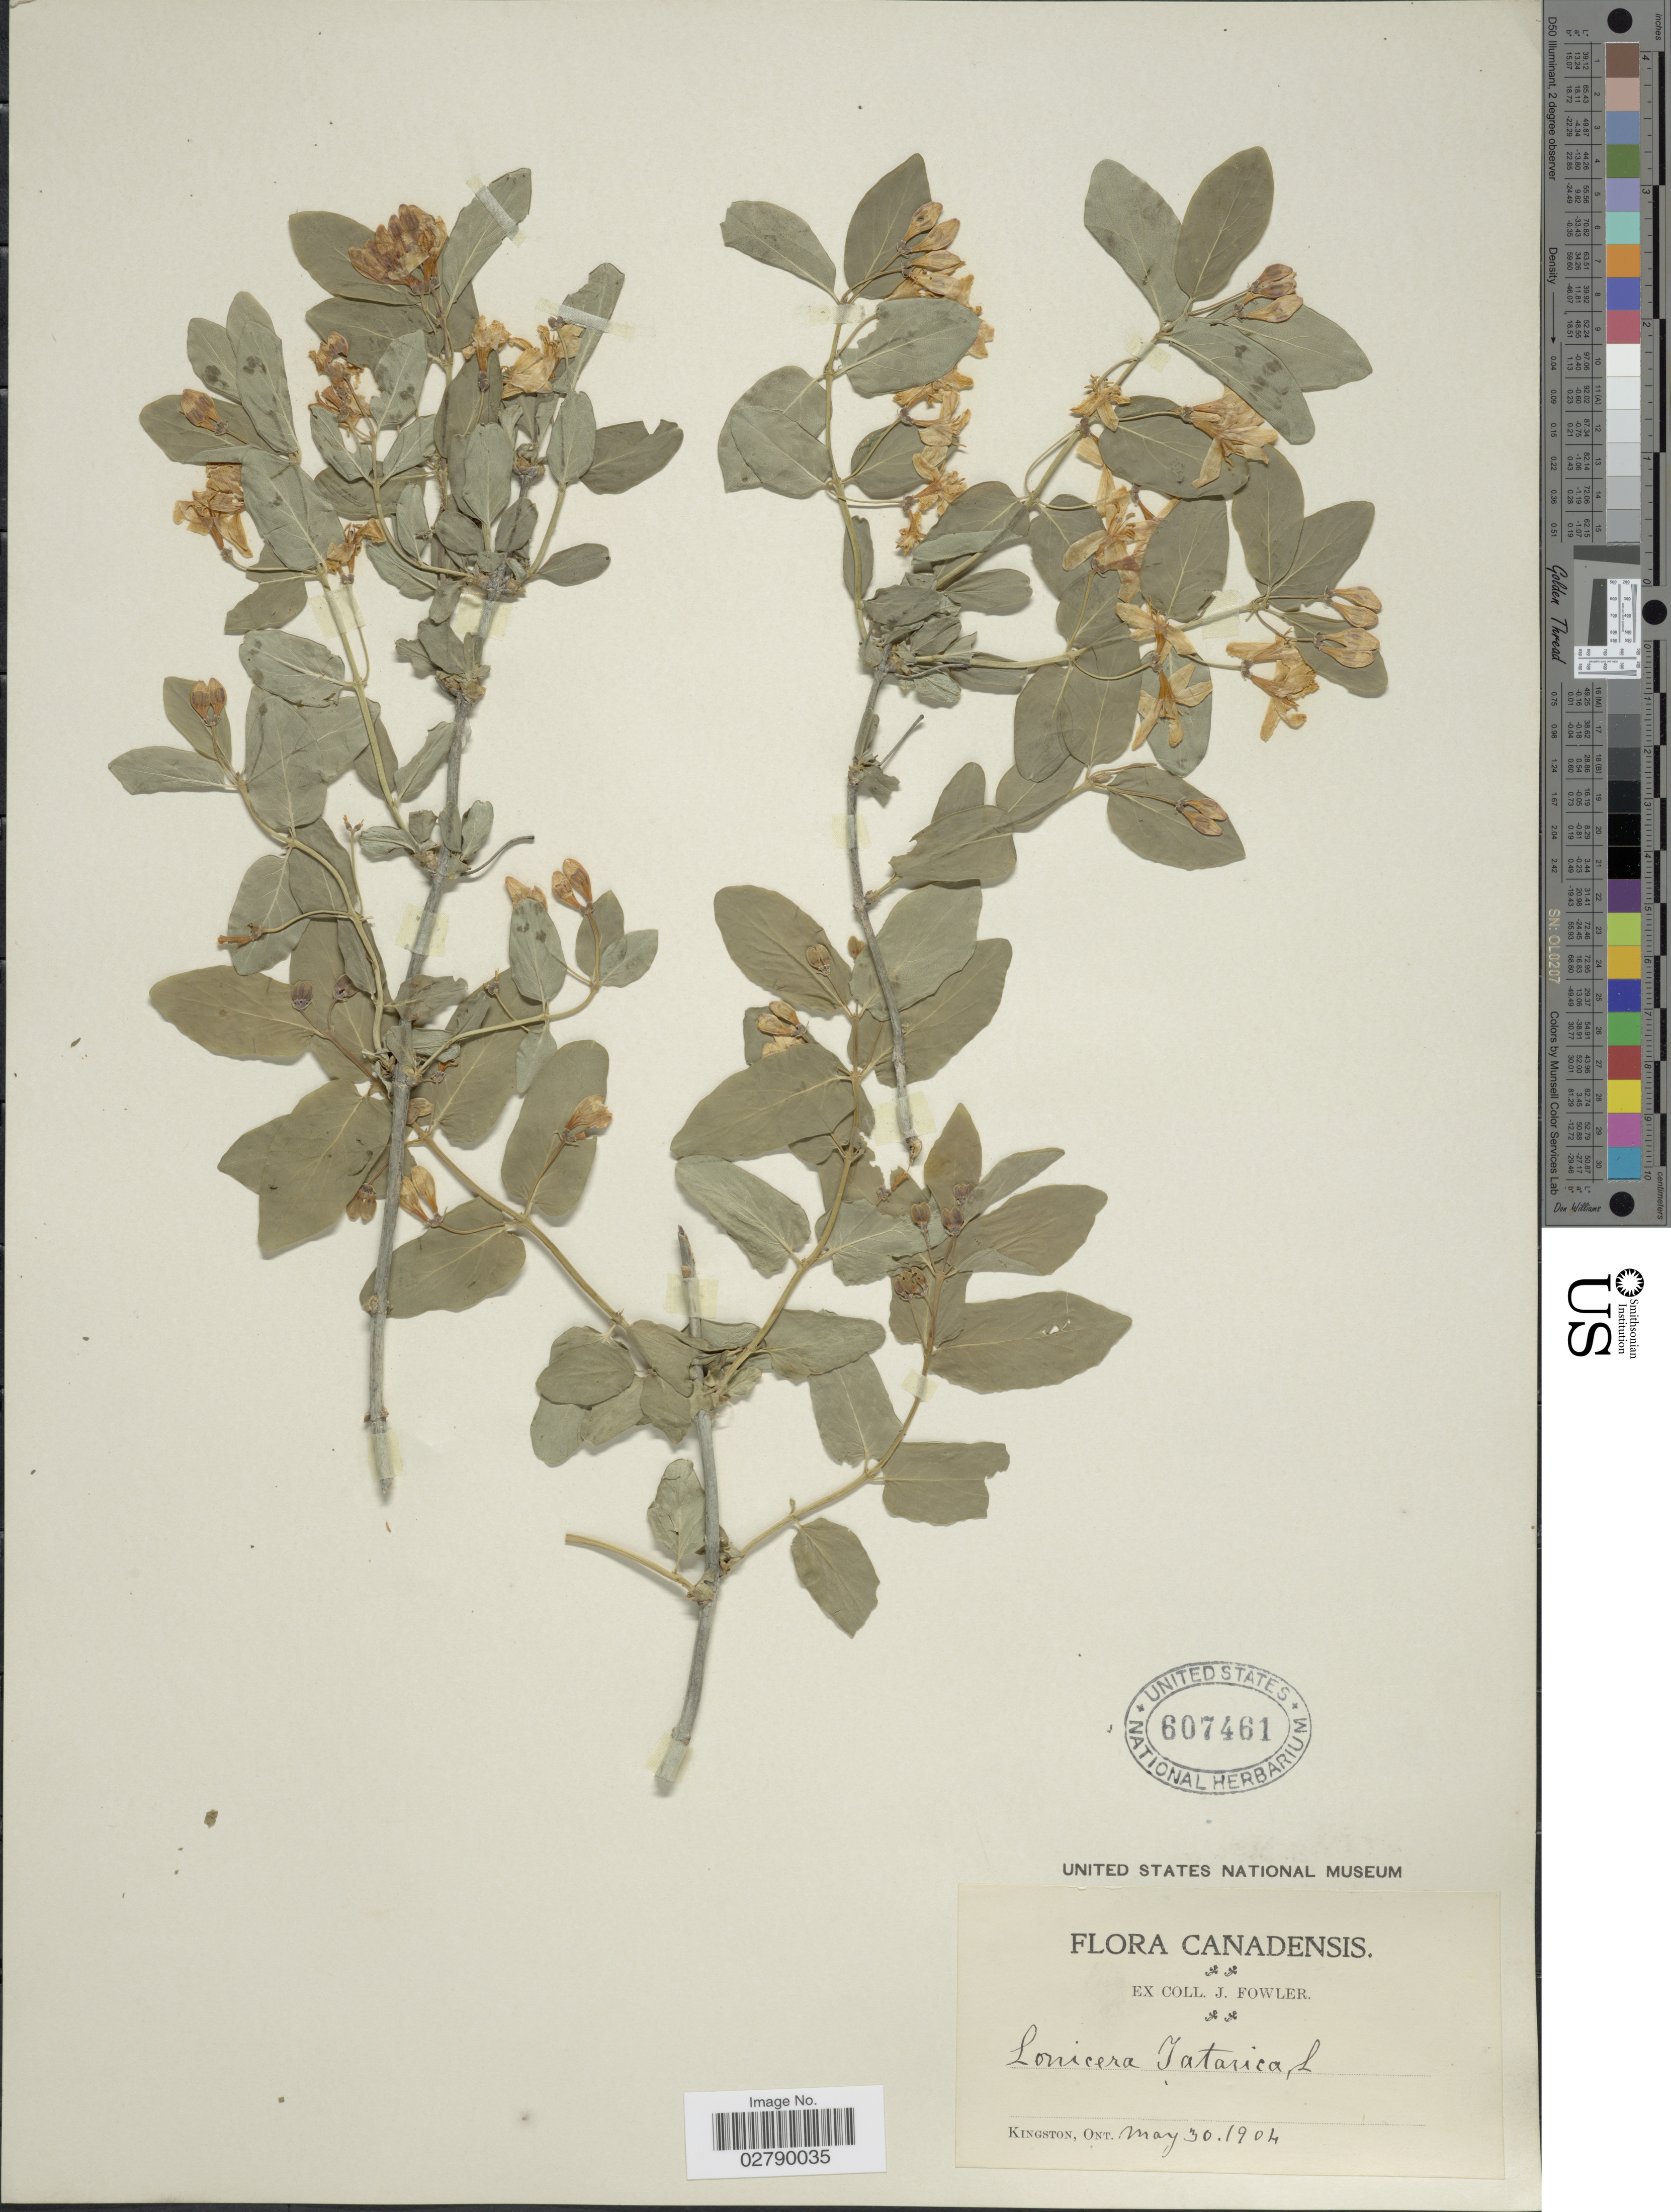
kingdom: Plantae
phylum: Tracheophyta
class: Magnoliopsida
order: Dipsacales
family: Caprifoliaceae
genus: Lonicera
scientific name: Lonicera tatarica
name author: L.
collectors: J. P. Fowler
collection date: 1904-05-30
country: Canada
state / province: Ontario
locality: Kingston.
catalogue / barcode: US 607461